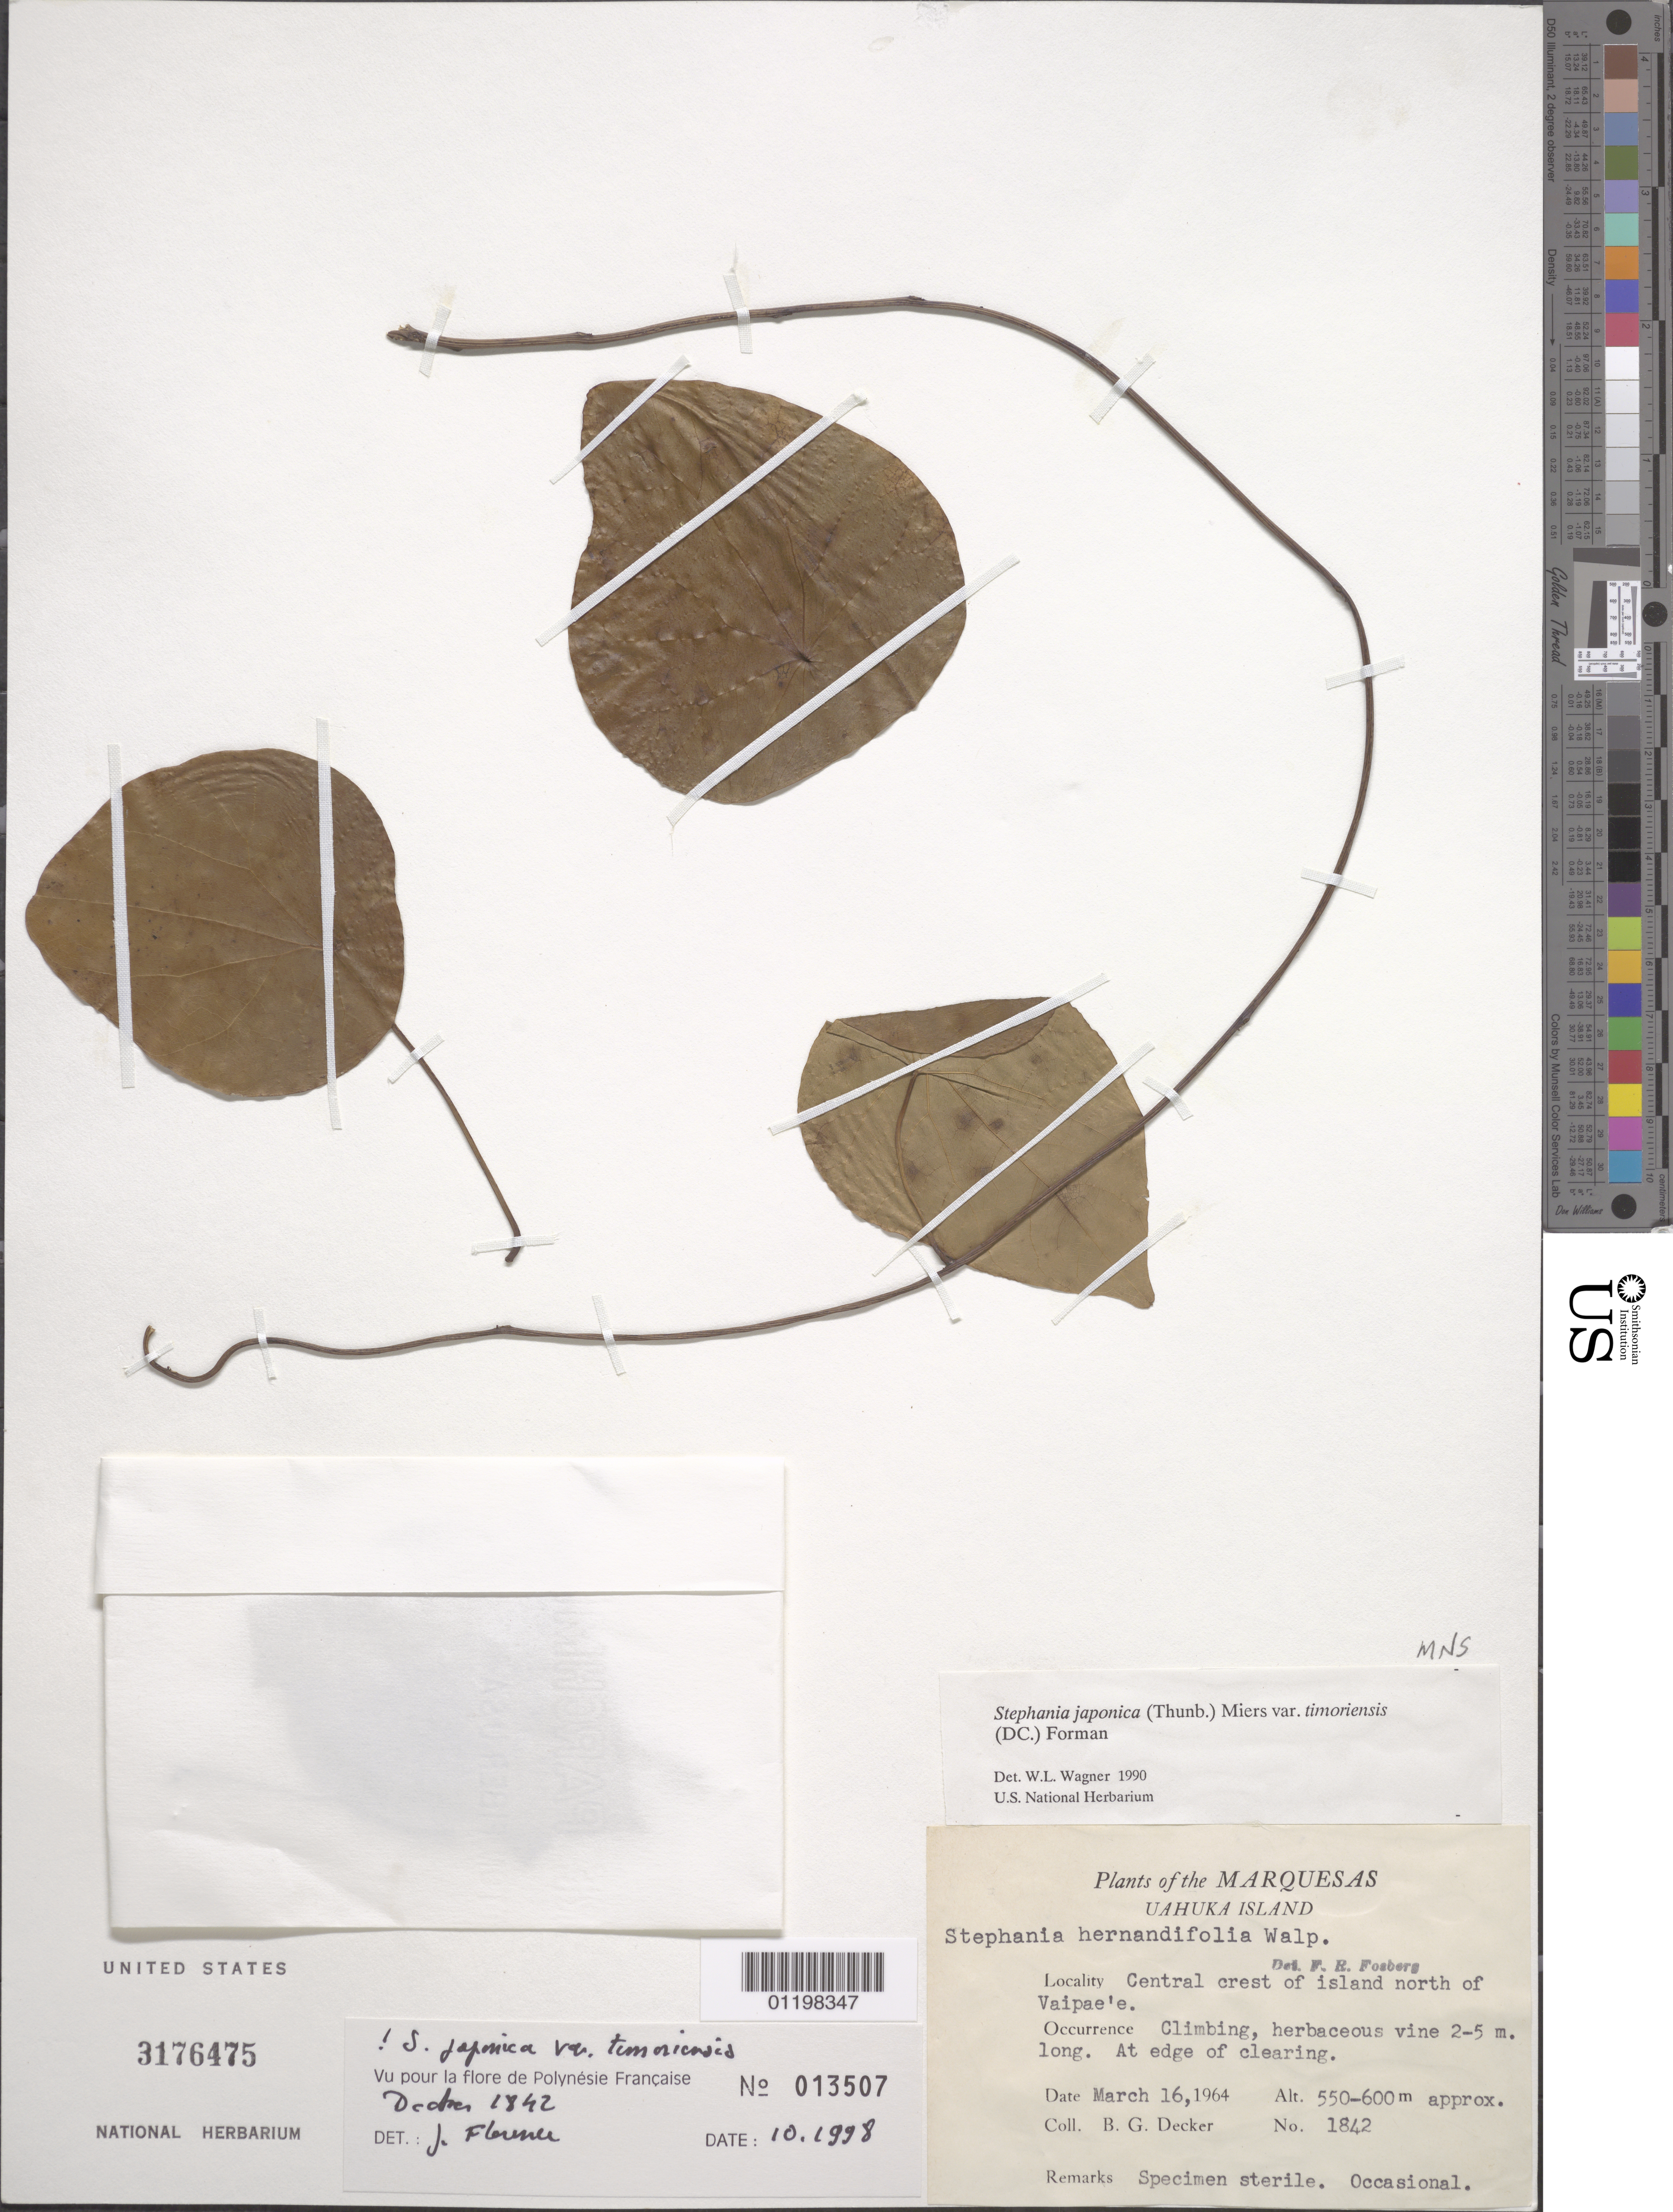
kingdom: Plantae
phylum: Tracheophyta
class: Magnoliopsida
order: Ranunculales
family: Menispermaceae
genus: Stephania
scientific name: Stephania japonica var. timoriensis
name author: (DC.) Forman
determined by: Wagner, W. L., (BOT), Smithsonian Institution - National Museum of Natural History (UNITED STATES)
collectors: B. G. Decker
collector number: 1842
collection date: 1964-03-16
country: French Polynesia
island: Ua Huka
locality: central crest of island N of Vaipae'e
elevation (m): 550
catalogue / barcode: US 3176475